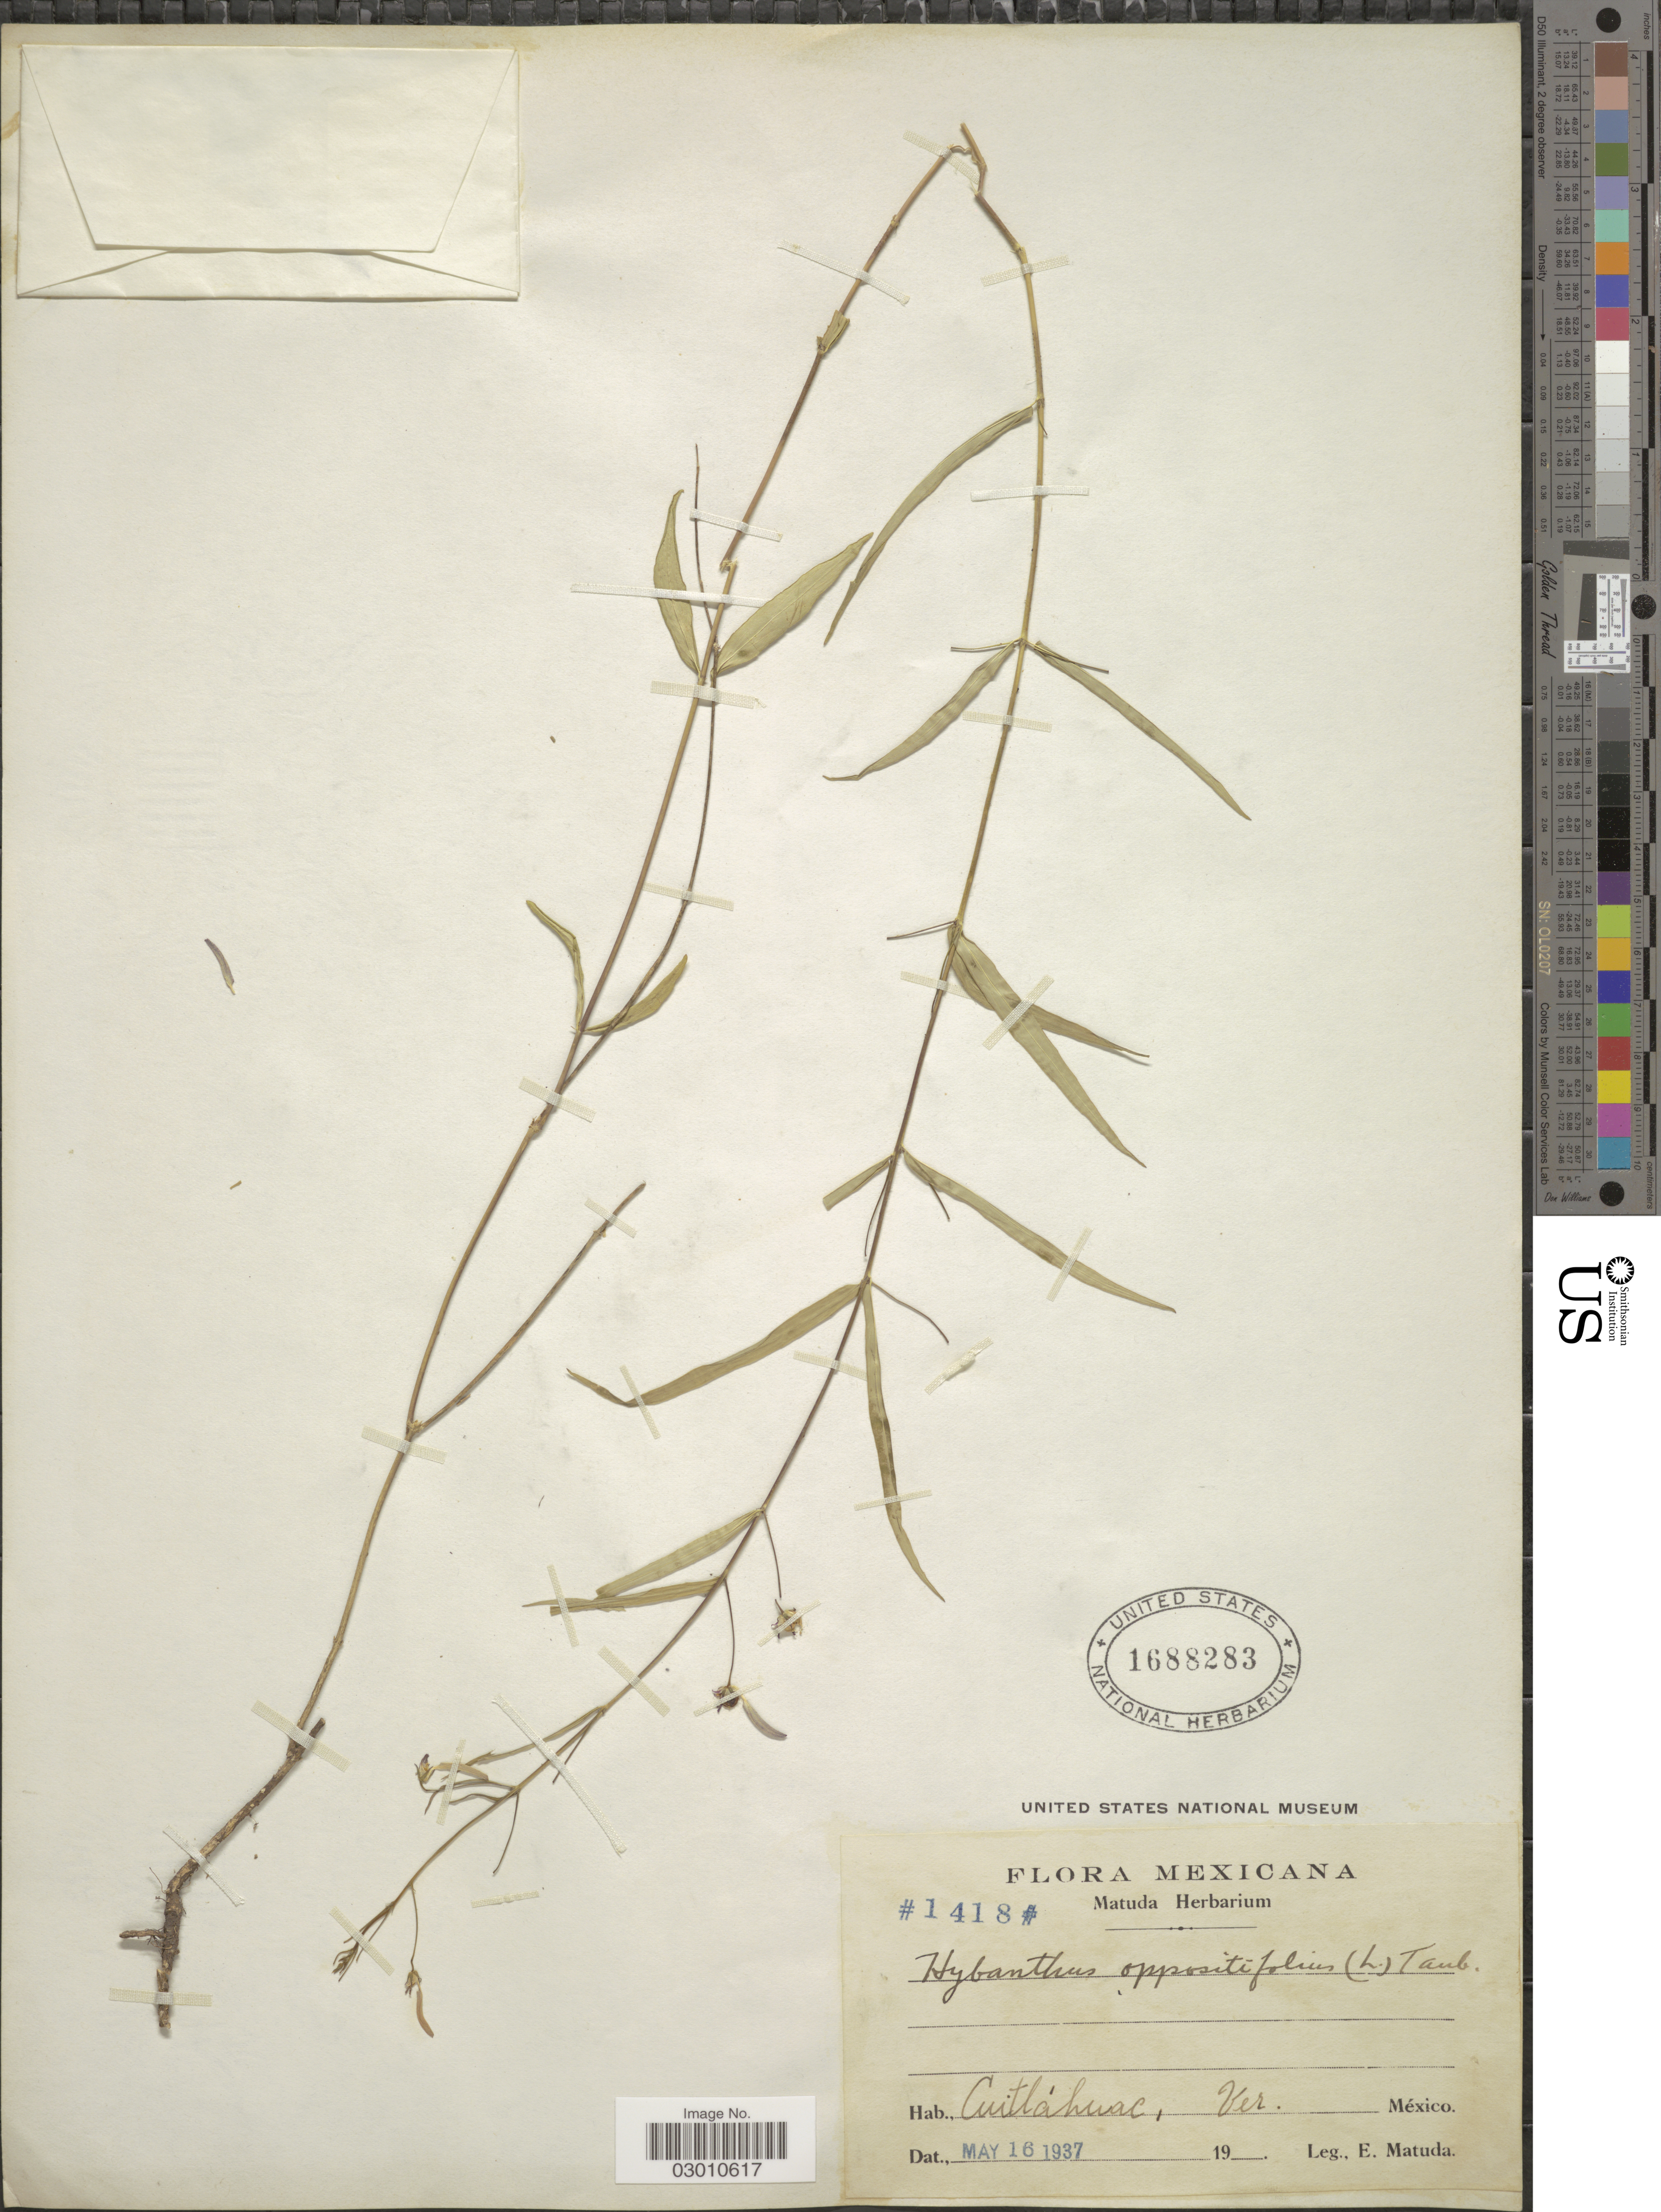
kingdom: Plantae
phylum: Tracheophyta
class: Magnoliopsida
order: Malpighiales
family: Violaceae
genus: Pombalia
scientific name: Pombalia oppositifolia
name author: (L.) Paula-Souza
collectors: E. Matuda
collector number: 1418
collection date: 1937-05-16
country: Mexico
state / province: Veracruz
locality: Cuitláhuac, Ver.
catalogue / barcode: US 1688283